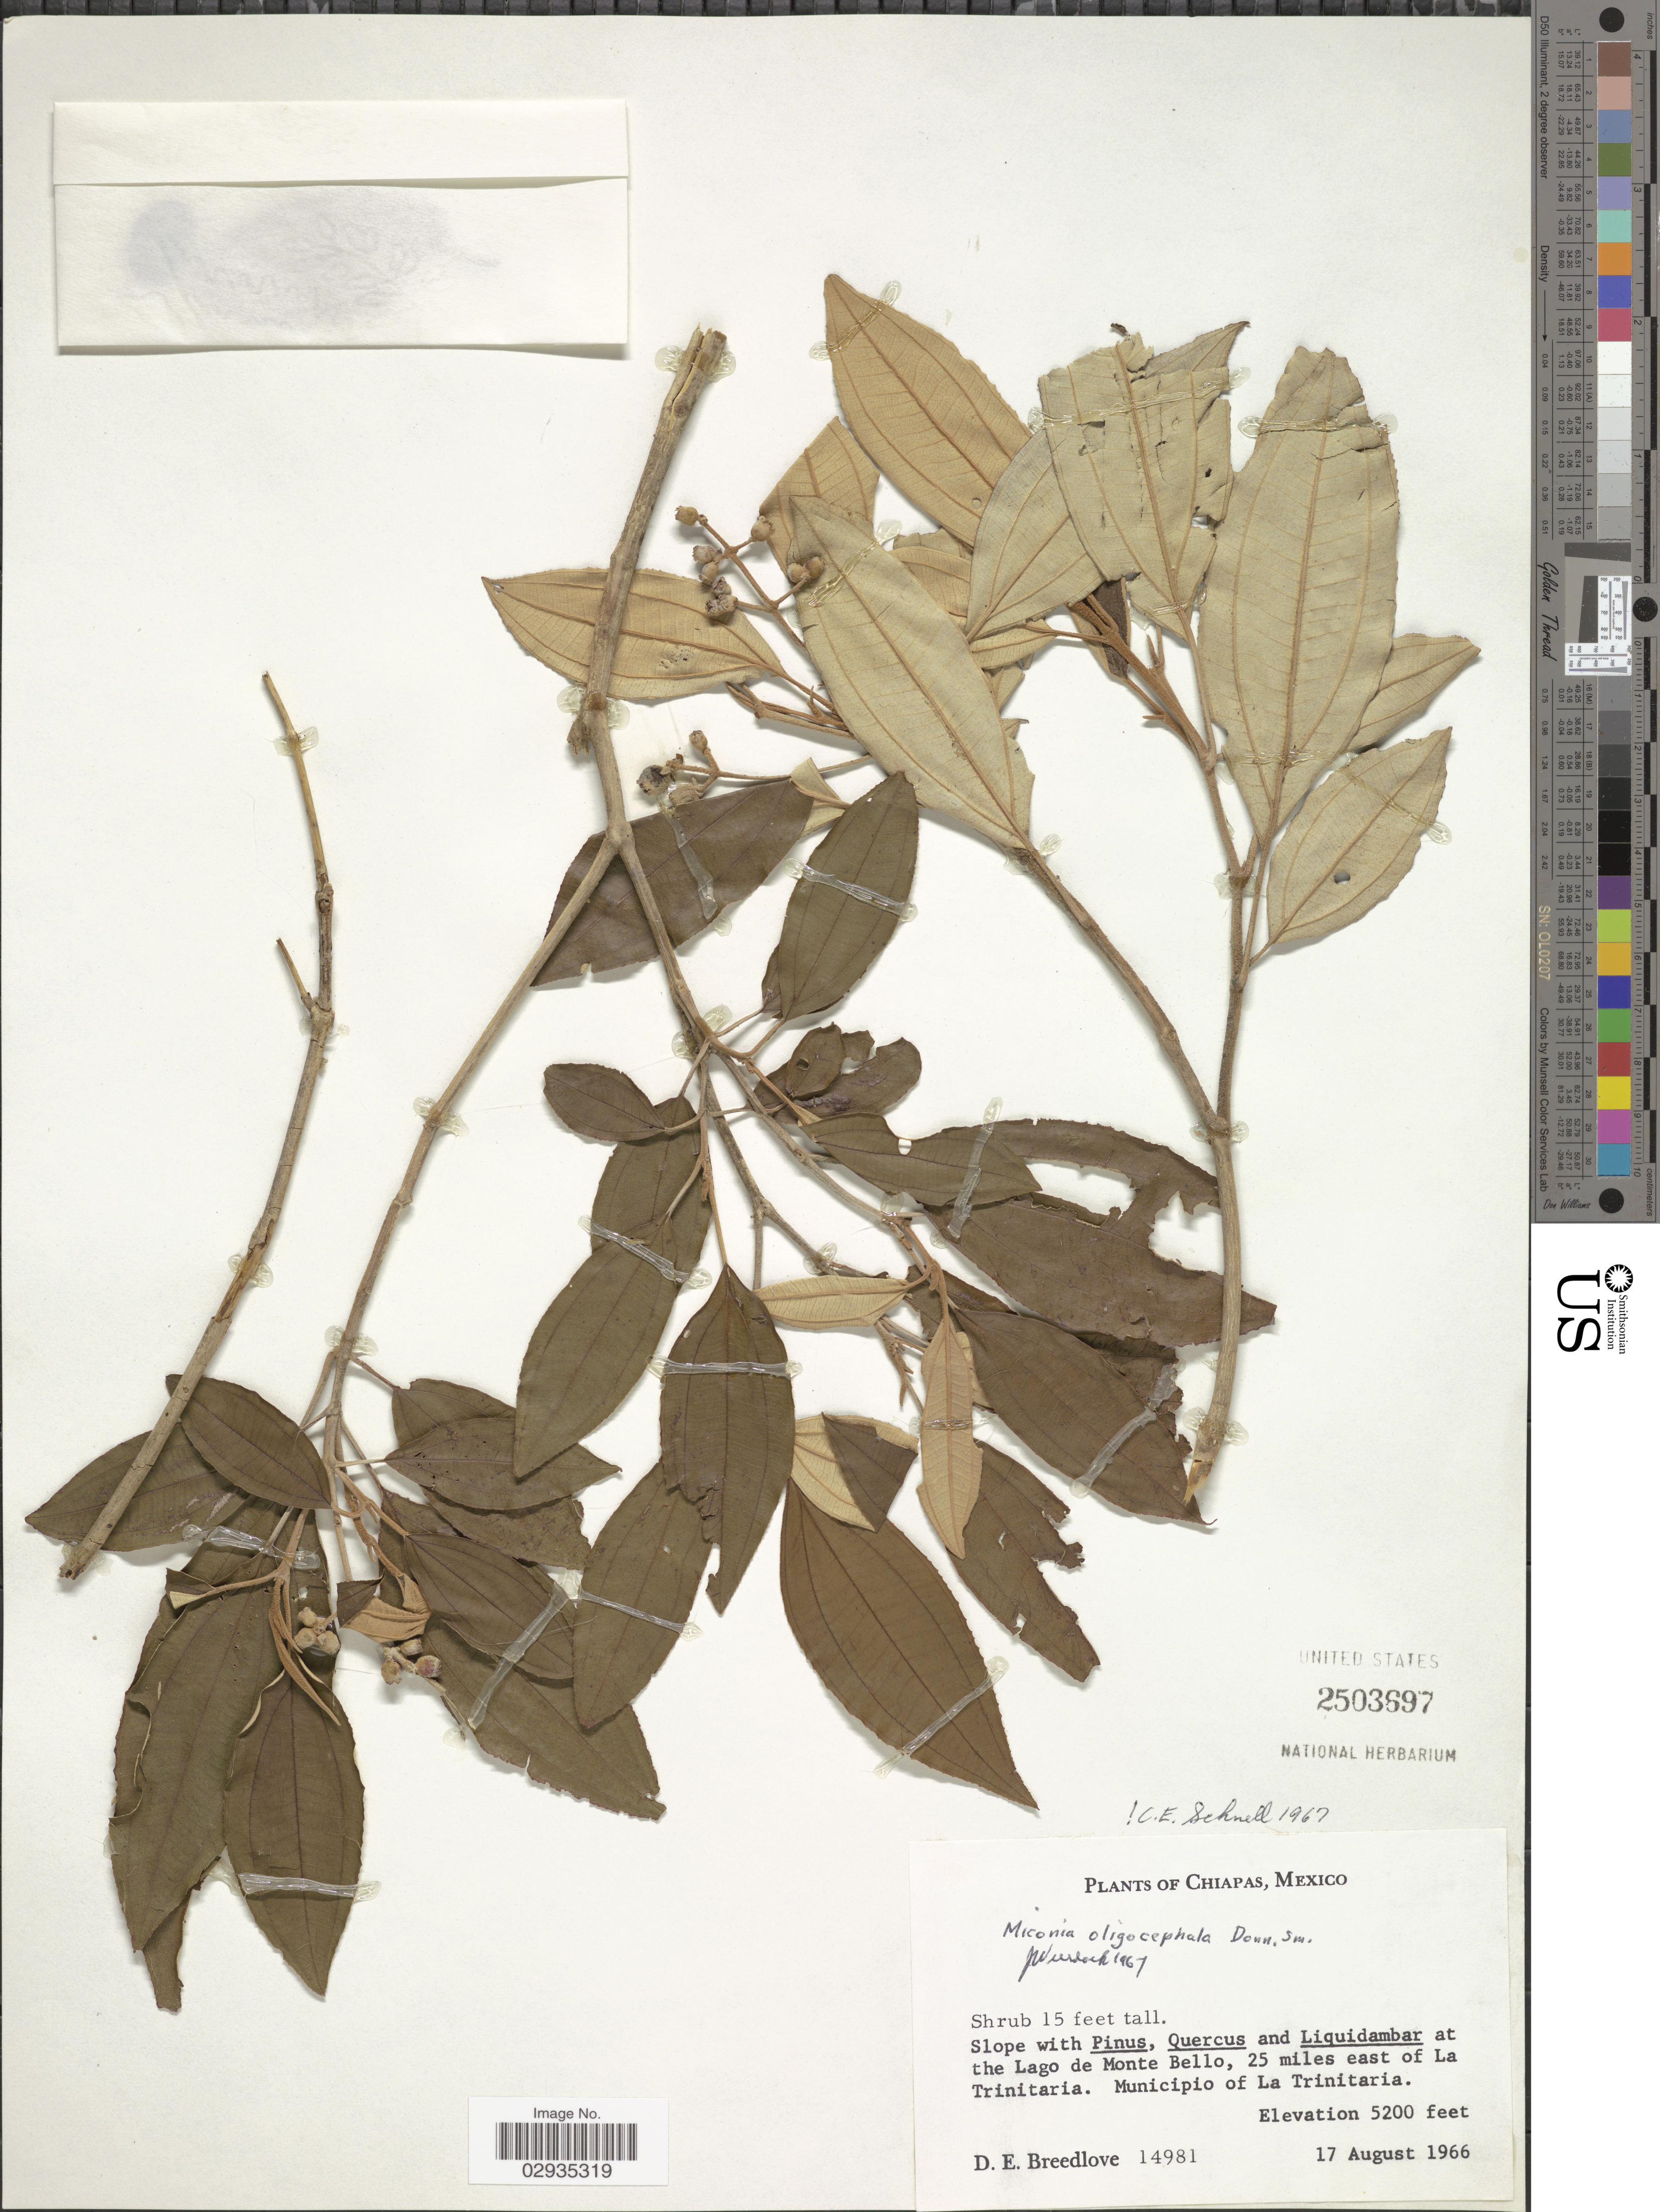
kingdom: Plantae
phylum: Tracheophyta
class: Magnoliopsida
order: Myrtales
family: Melastomataceae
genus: Miconia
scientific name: Miconia oligocephala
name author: Donn. Sm.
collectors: D. E. Breedlove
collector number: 14981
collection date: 1966-08-17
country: Mexico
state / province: Chiapas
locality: At the Lago de Monte Bello, 25 miles east of La Trinitaria, Municipio of La Trinitaria.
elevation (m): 1585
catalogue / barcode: US 2503697